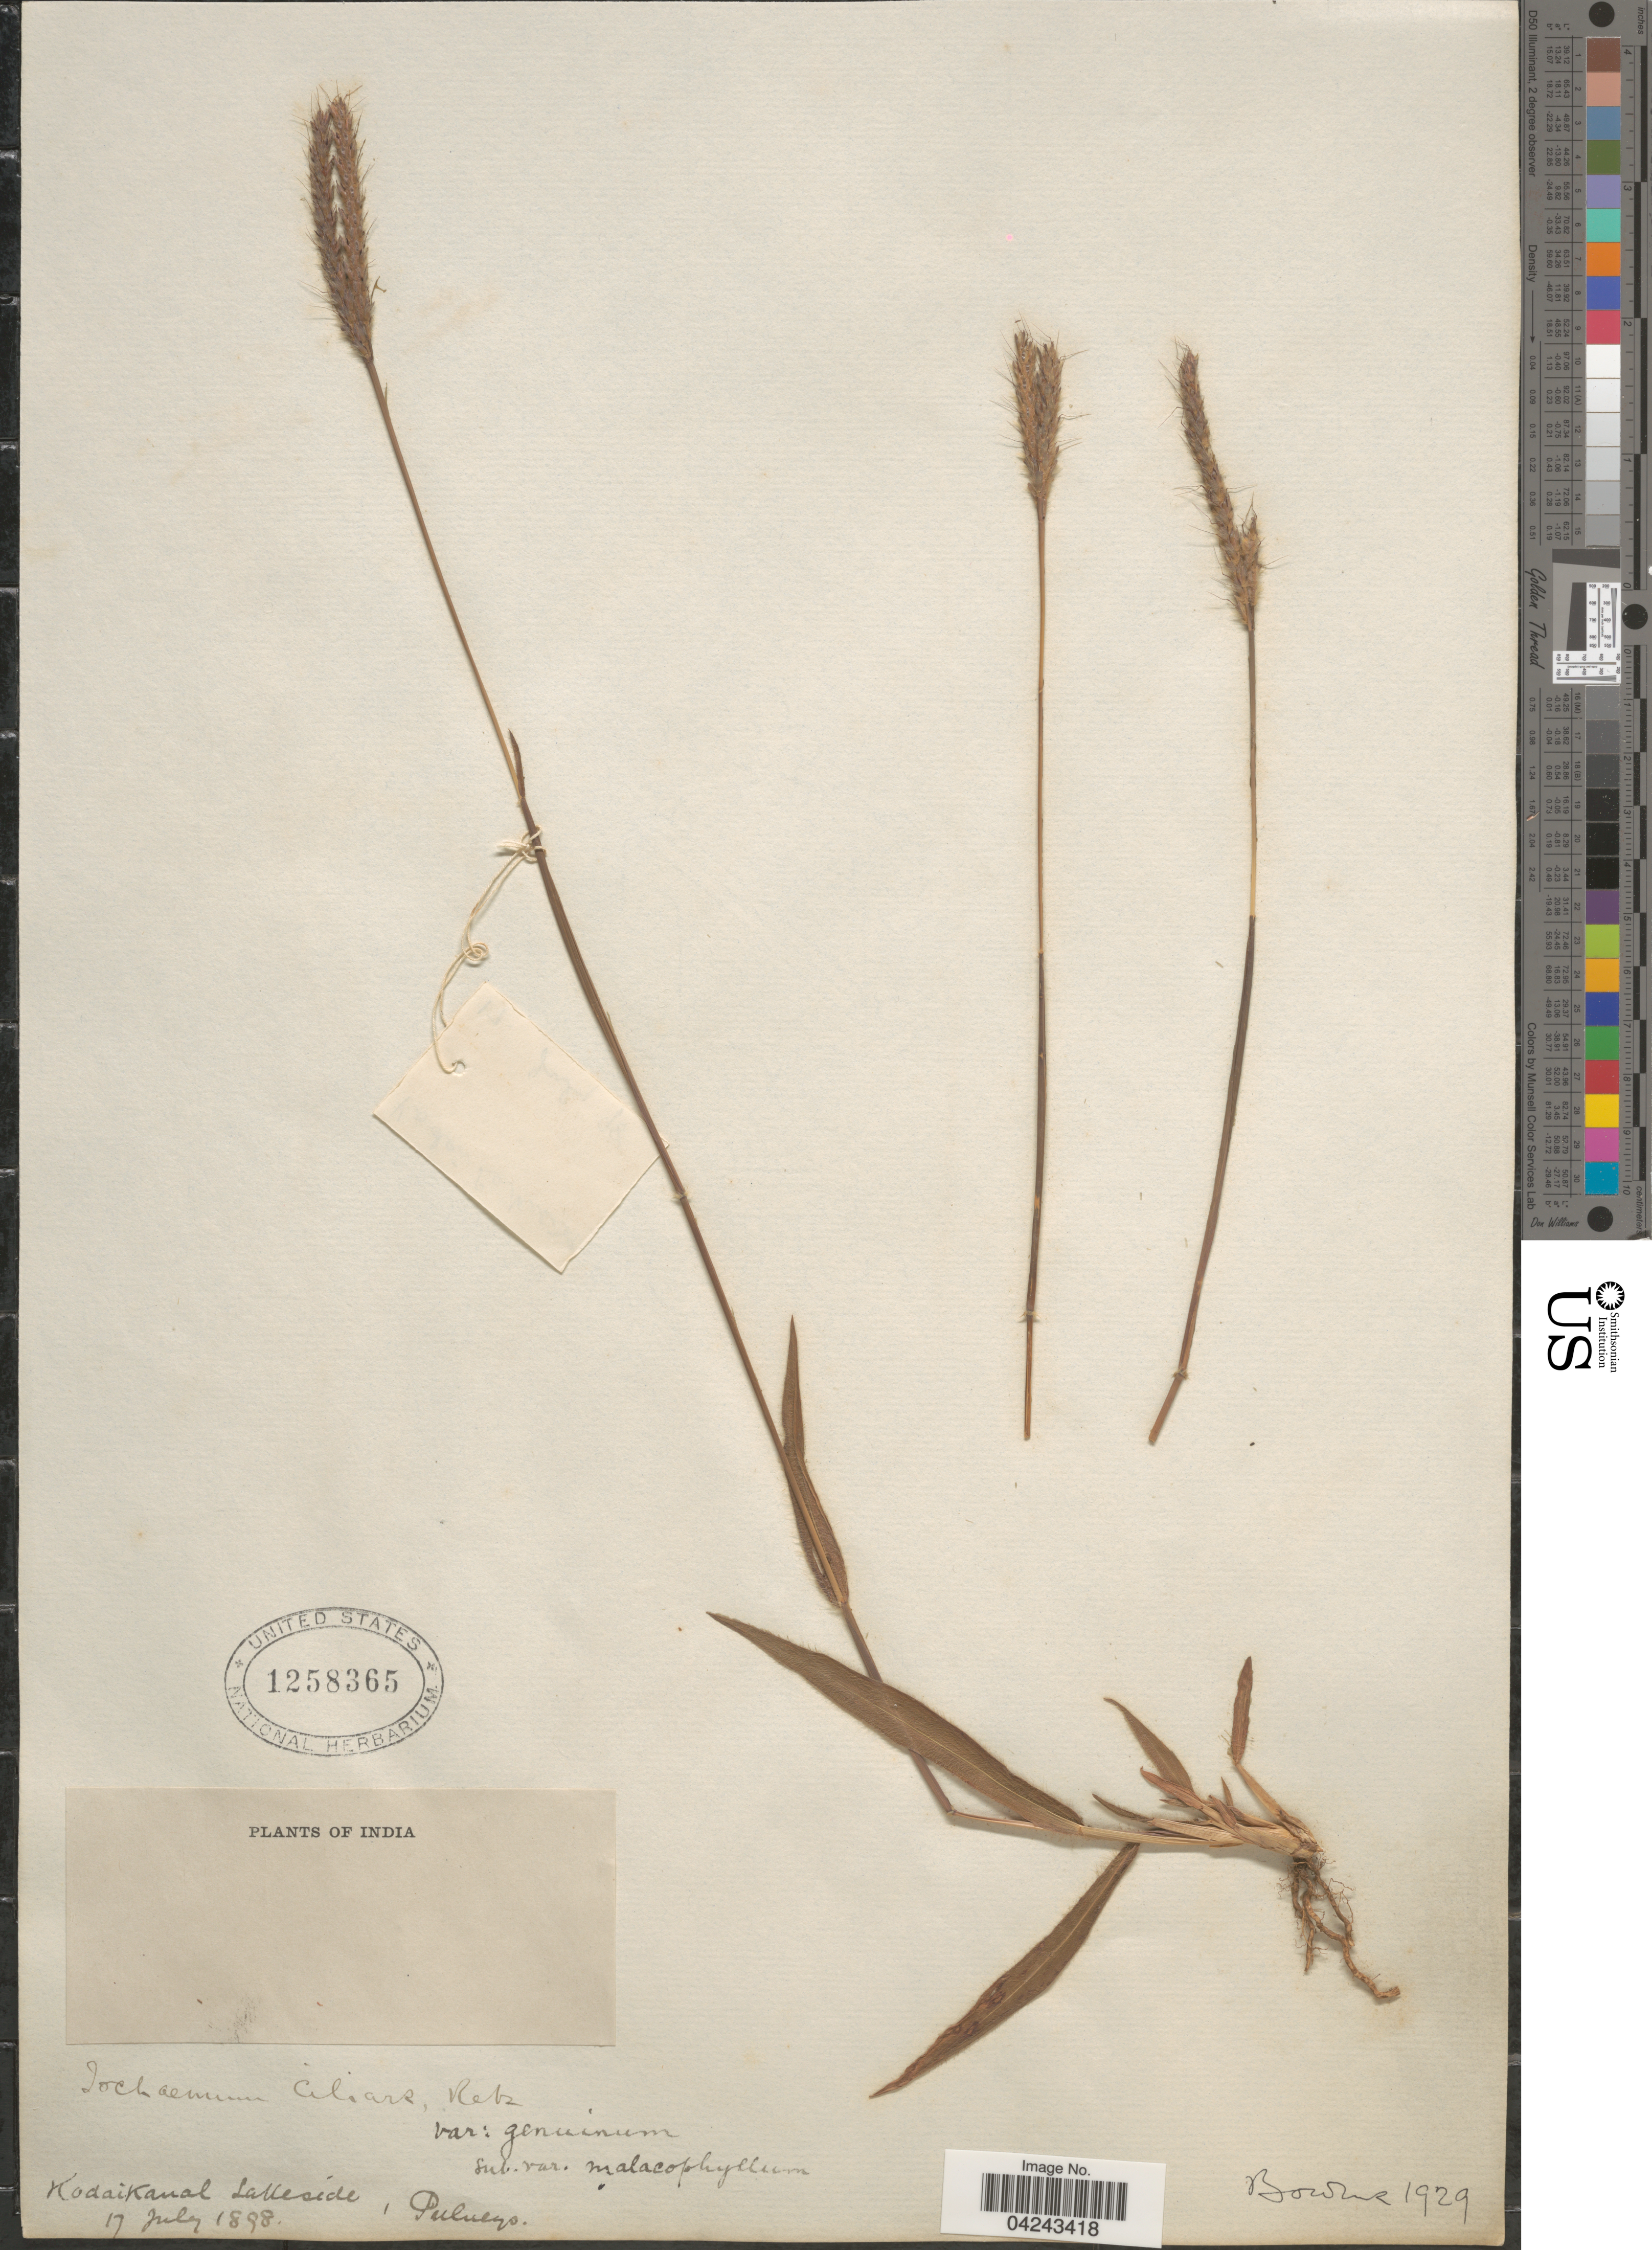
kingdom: Plantae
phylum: Tracheophyta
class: Liliopsida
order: Poales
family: Poaceae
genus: Ischaemum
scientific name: Ischaemum ciliare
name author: Retz.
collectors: -- Bourne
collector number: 1929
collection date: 1898-07-17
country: India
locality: Kodaikanal Lakeside, Pulneys.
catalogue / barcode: US 1258365